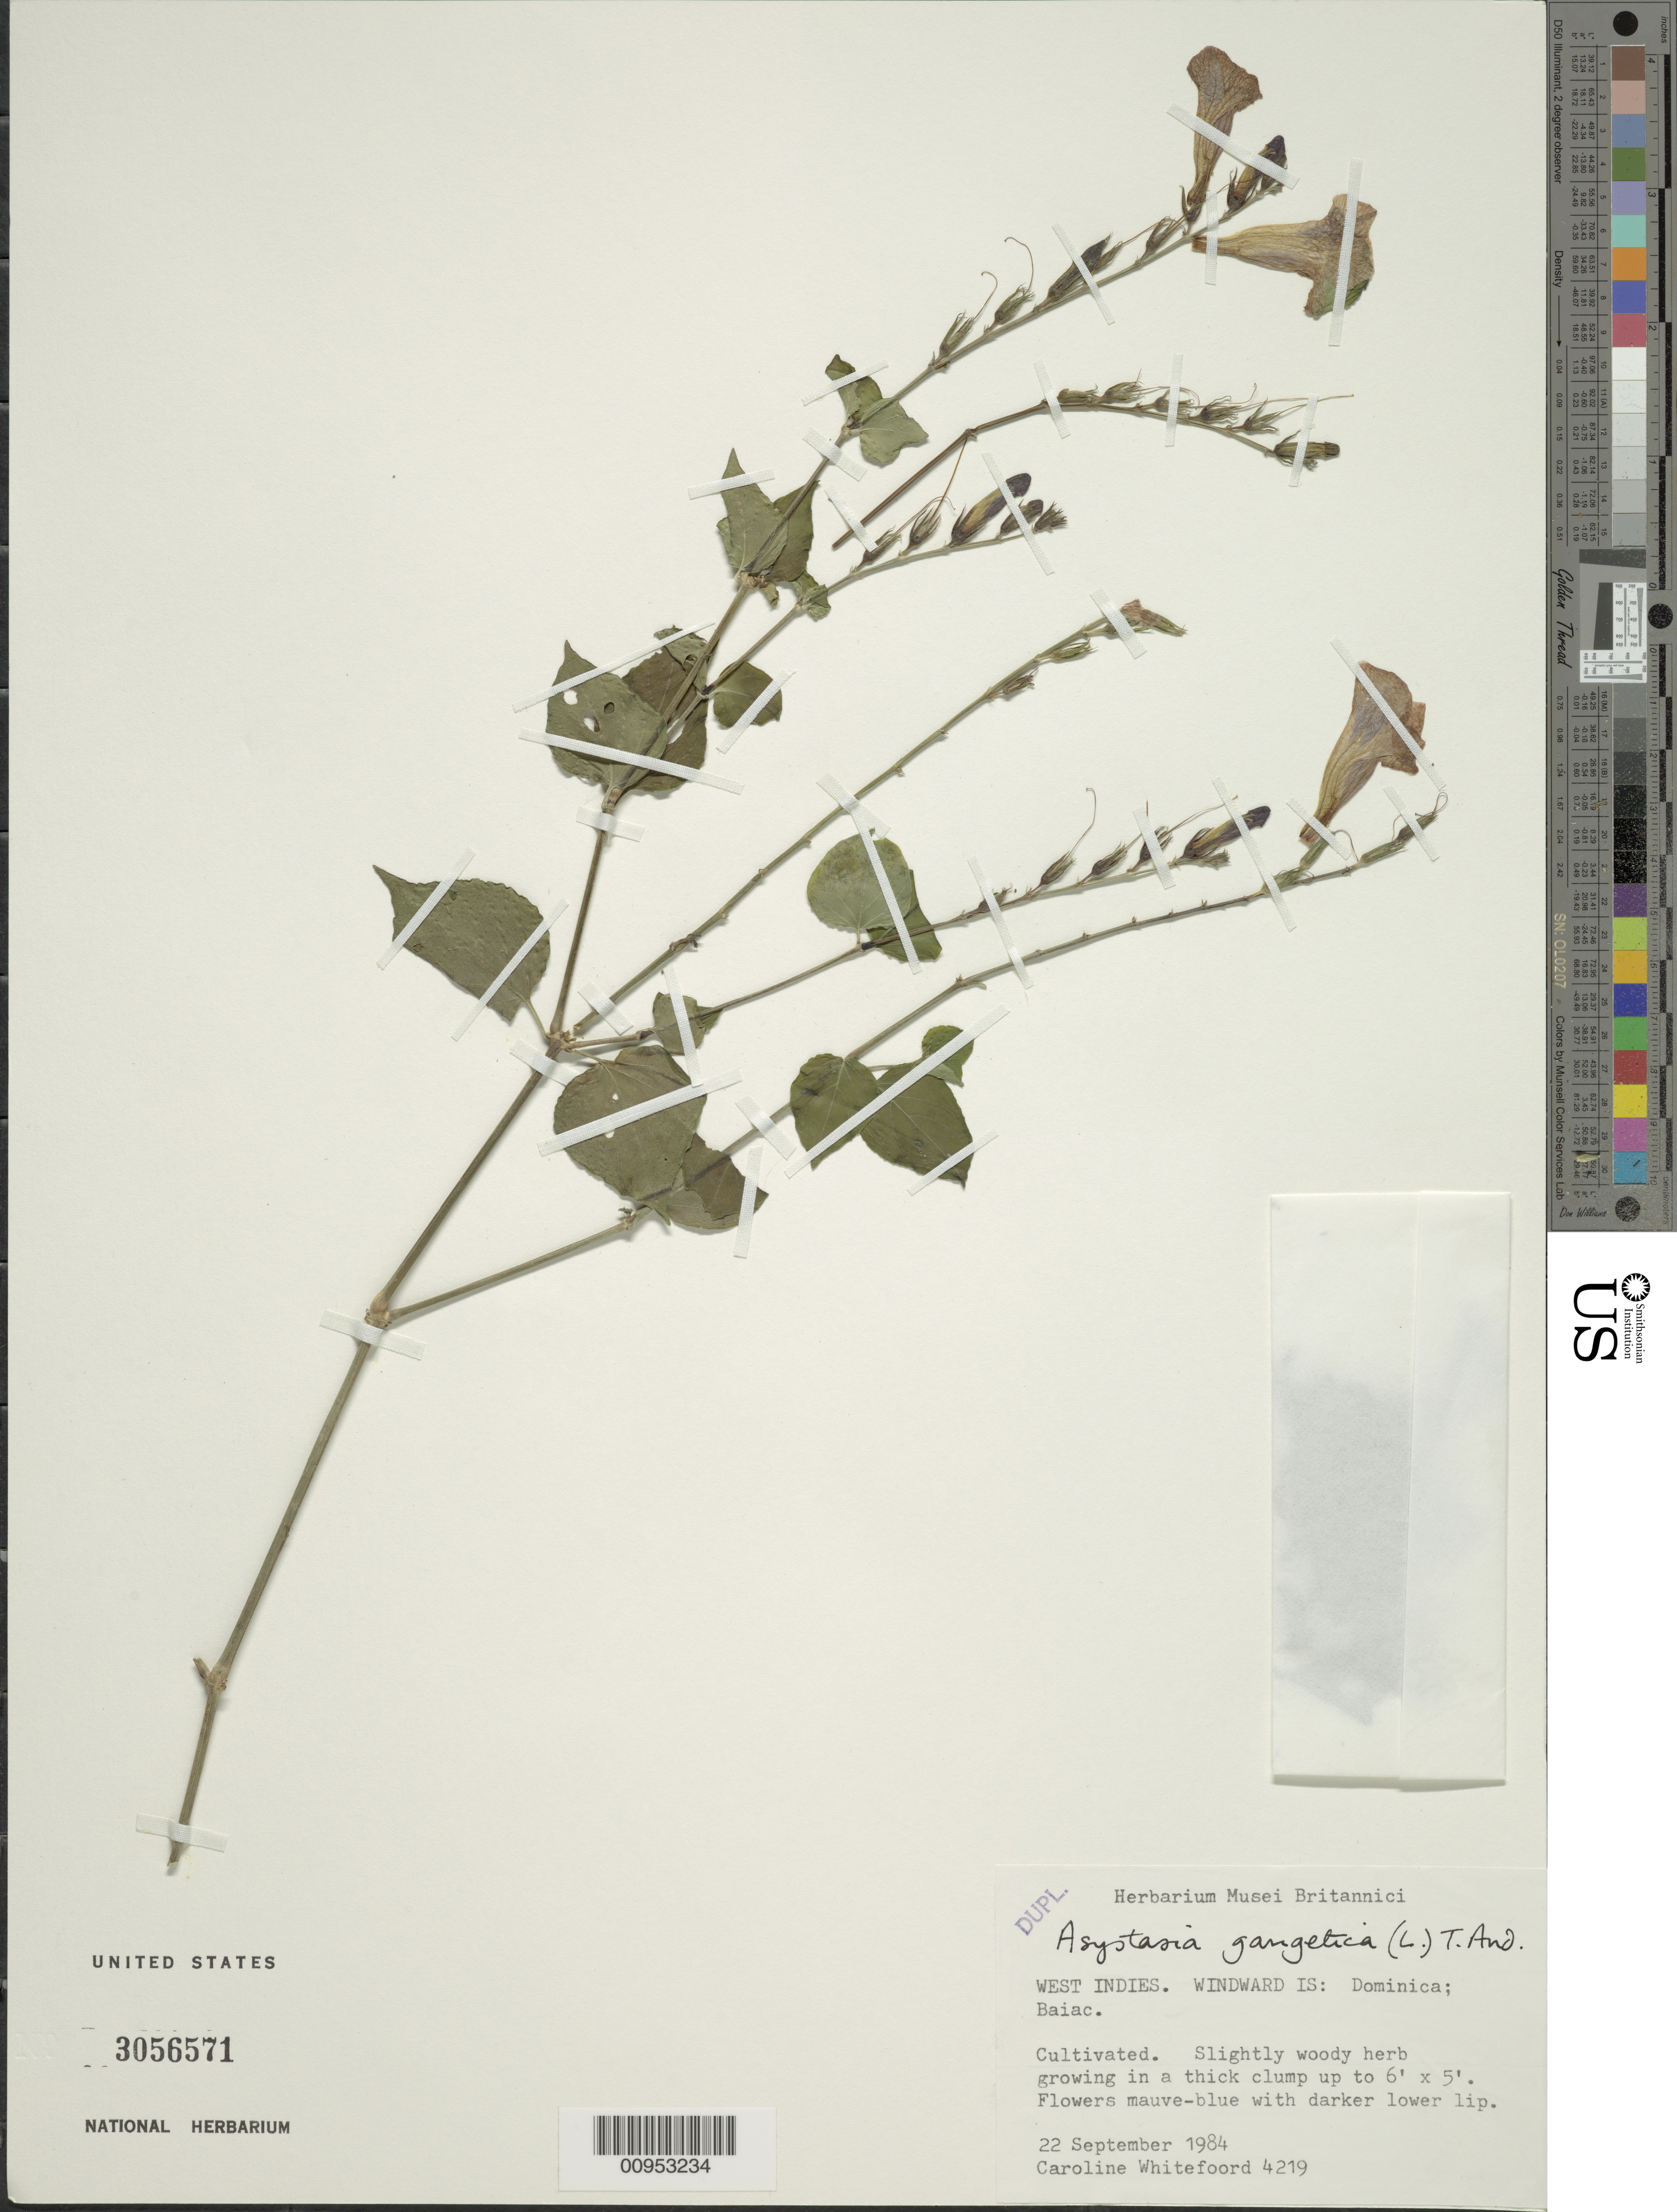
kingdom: Plantae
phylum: Tracheophyta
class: Magnoliopsida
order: Lamiales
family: Acanthaceae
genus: Asystasia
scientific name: Asystasia gangetica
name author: (L.) T. Anderson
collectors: C. Whitefoord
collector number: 4219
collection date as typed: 22 Sep 1984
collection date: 1984-09-22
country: Dominica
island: Dominica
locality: Baiac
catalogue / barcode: US 3056571